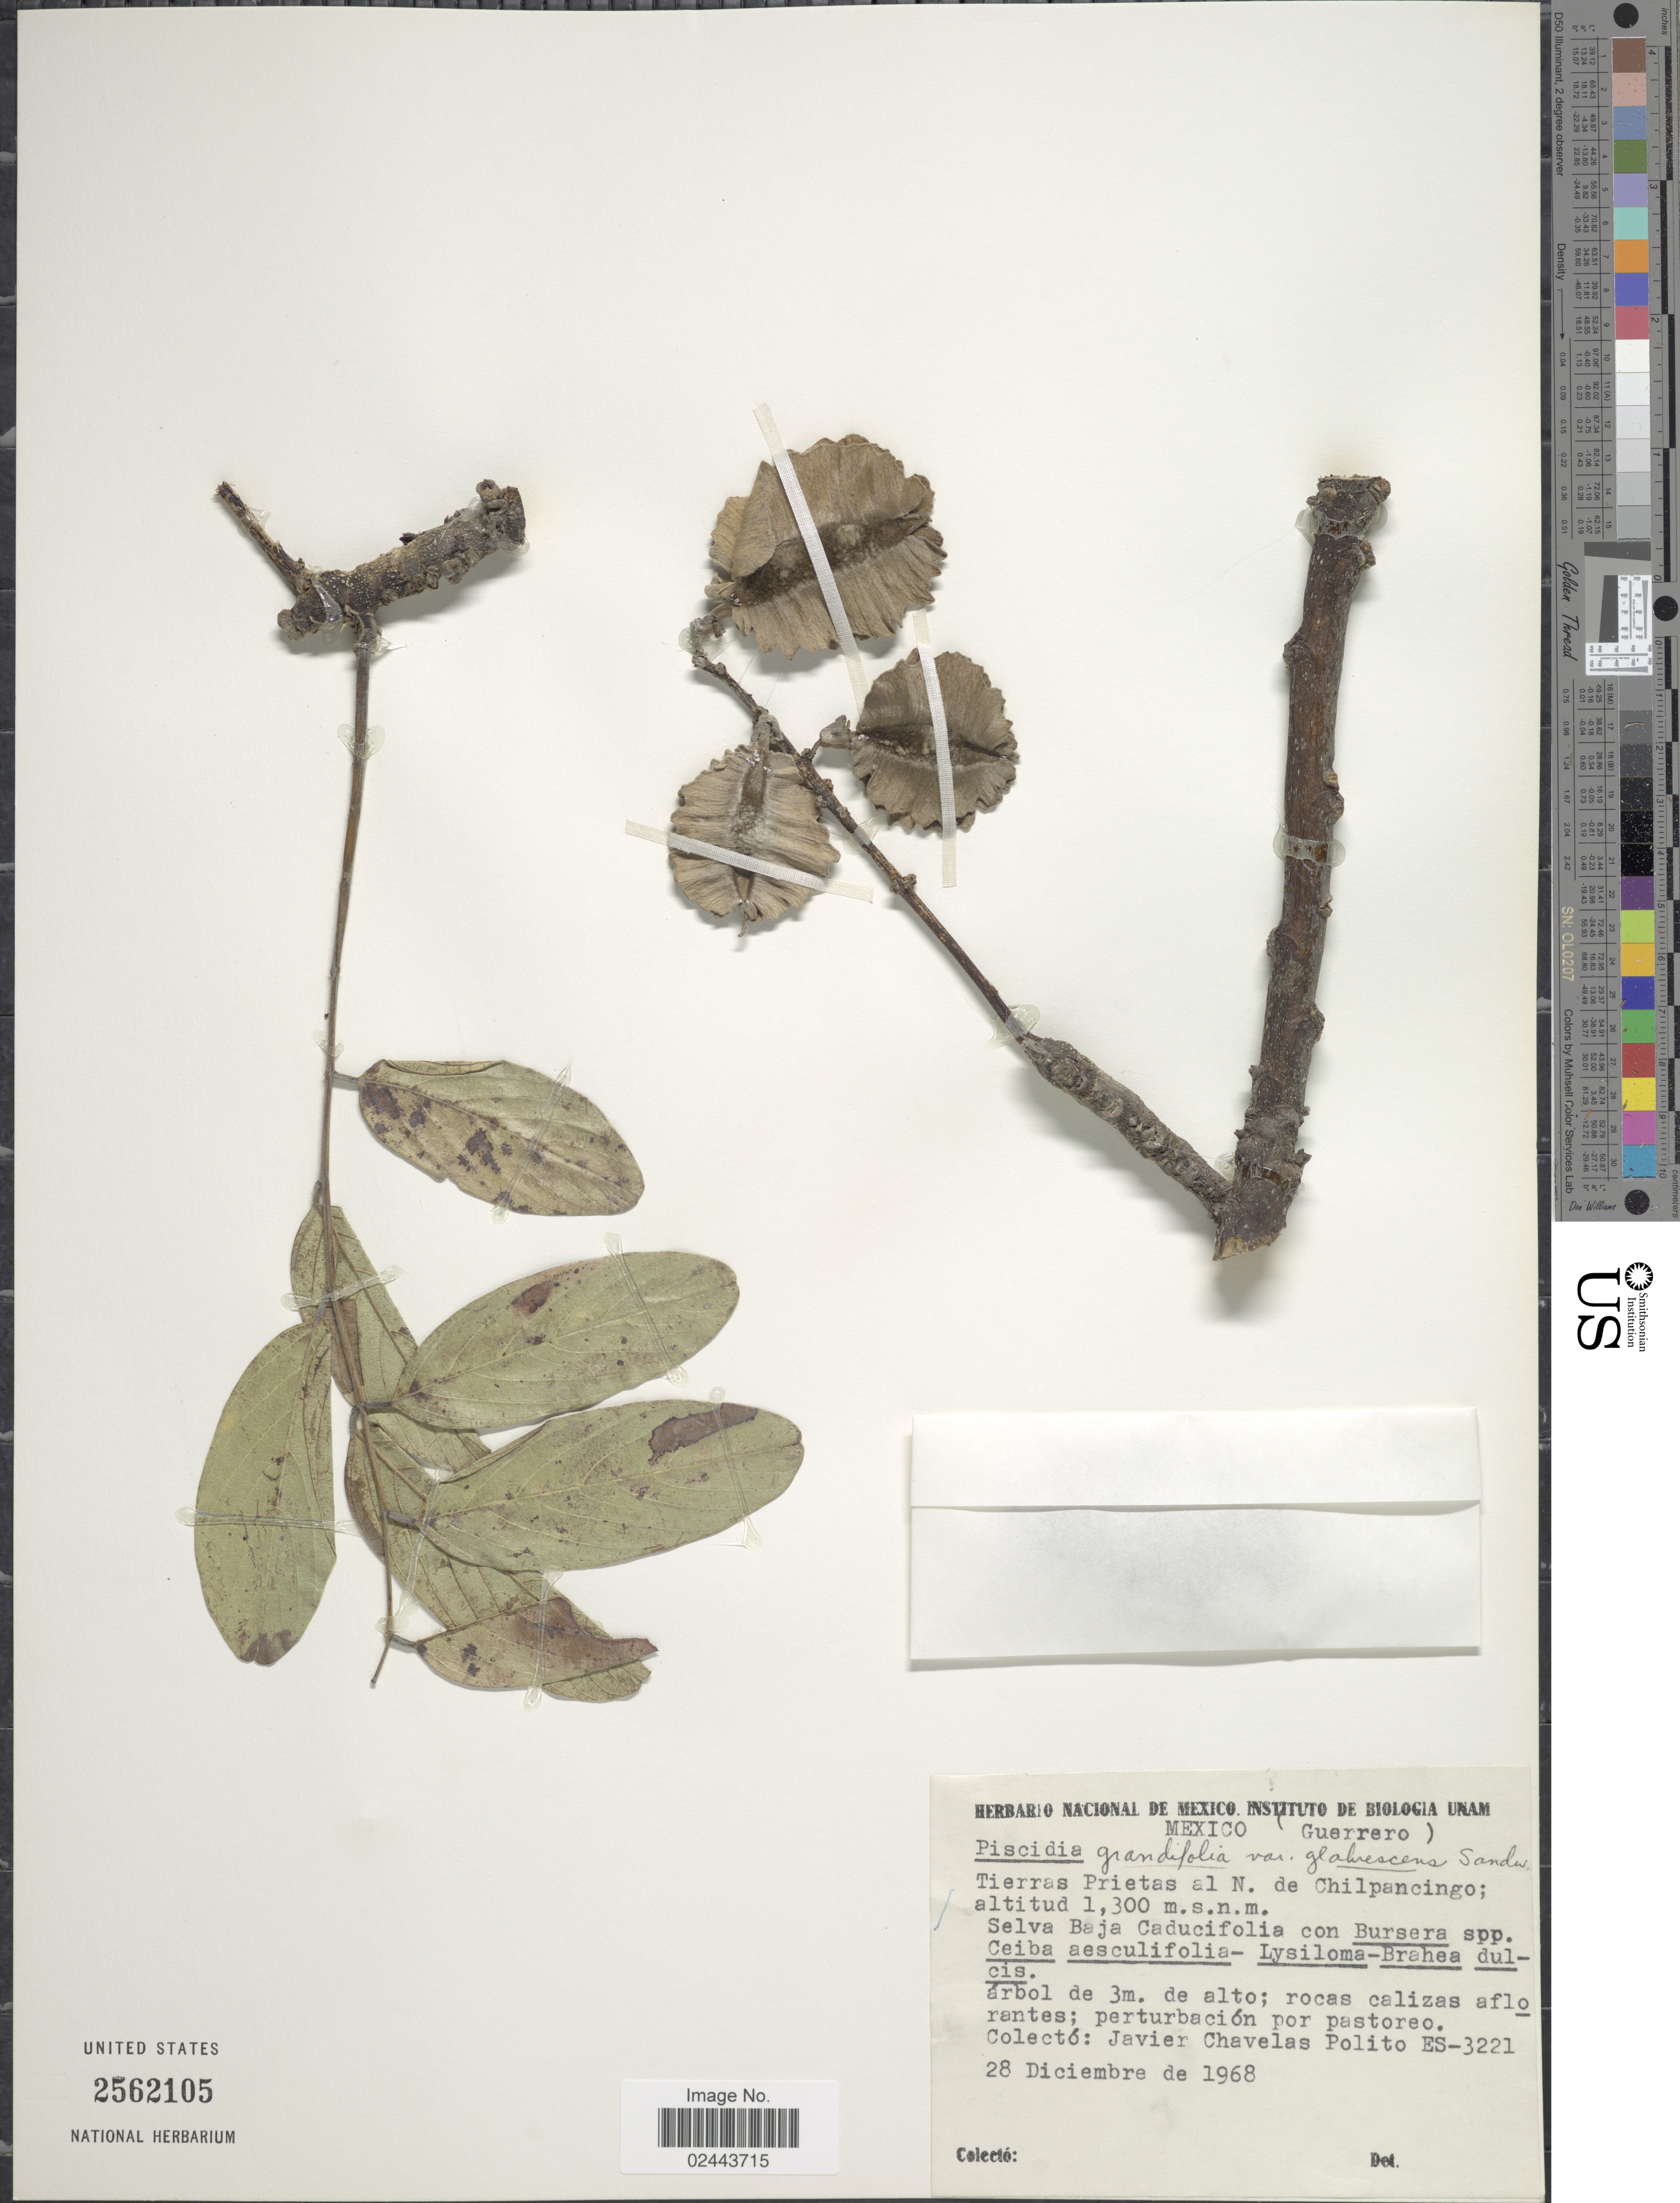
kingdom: Plantae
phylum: Tracheophyta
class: Magnoliopsida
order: Fabales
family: Fabaceae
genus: Piscidia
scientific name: Piscidia grandifolia var. glabrescens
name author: Sandwith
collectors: J. Polito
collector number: ES-3221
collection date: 1968-12-28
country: Mexico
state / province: Guerrero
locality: Tierras Prietas al N. de Chilpancingo.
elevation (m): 300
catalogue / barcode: US 2562105